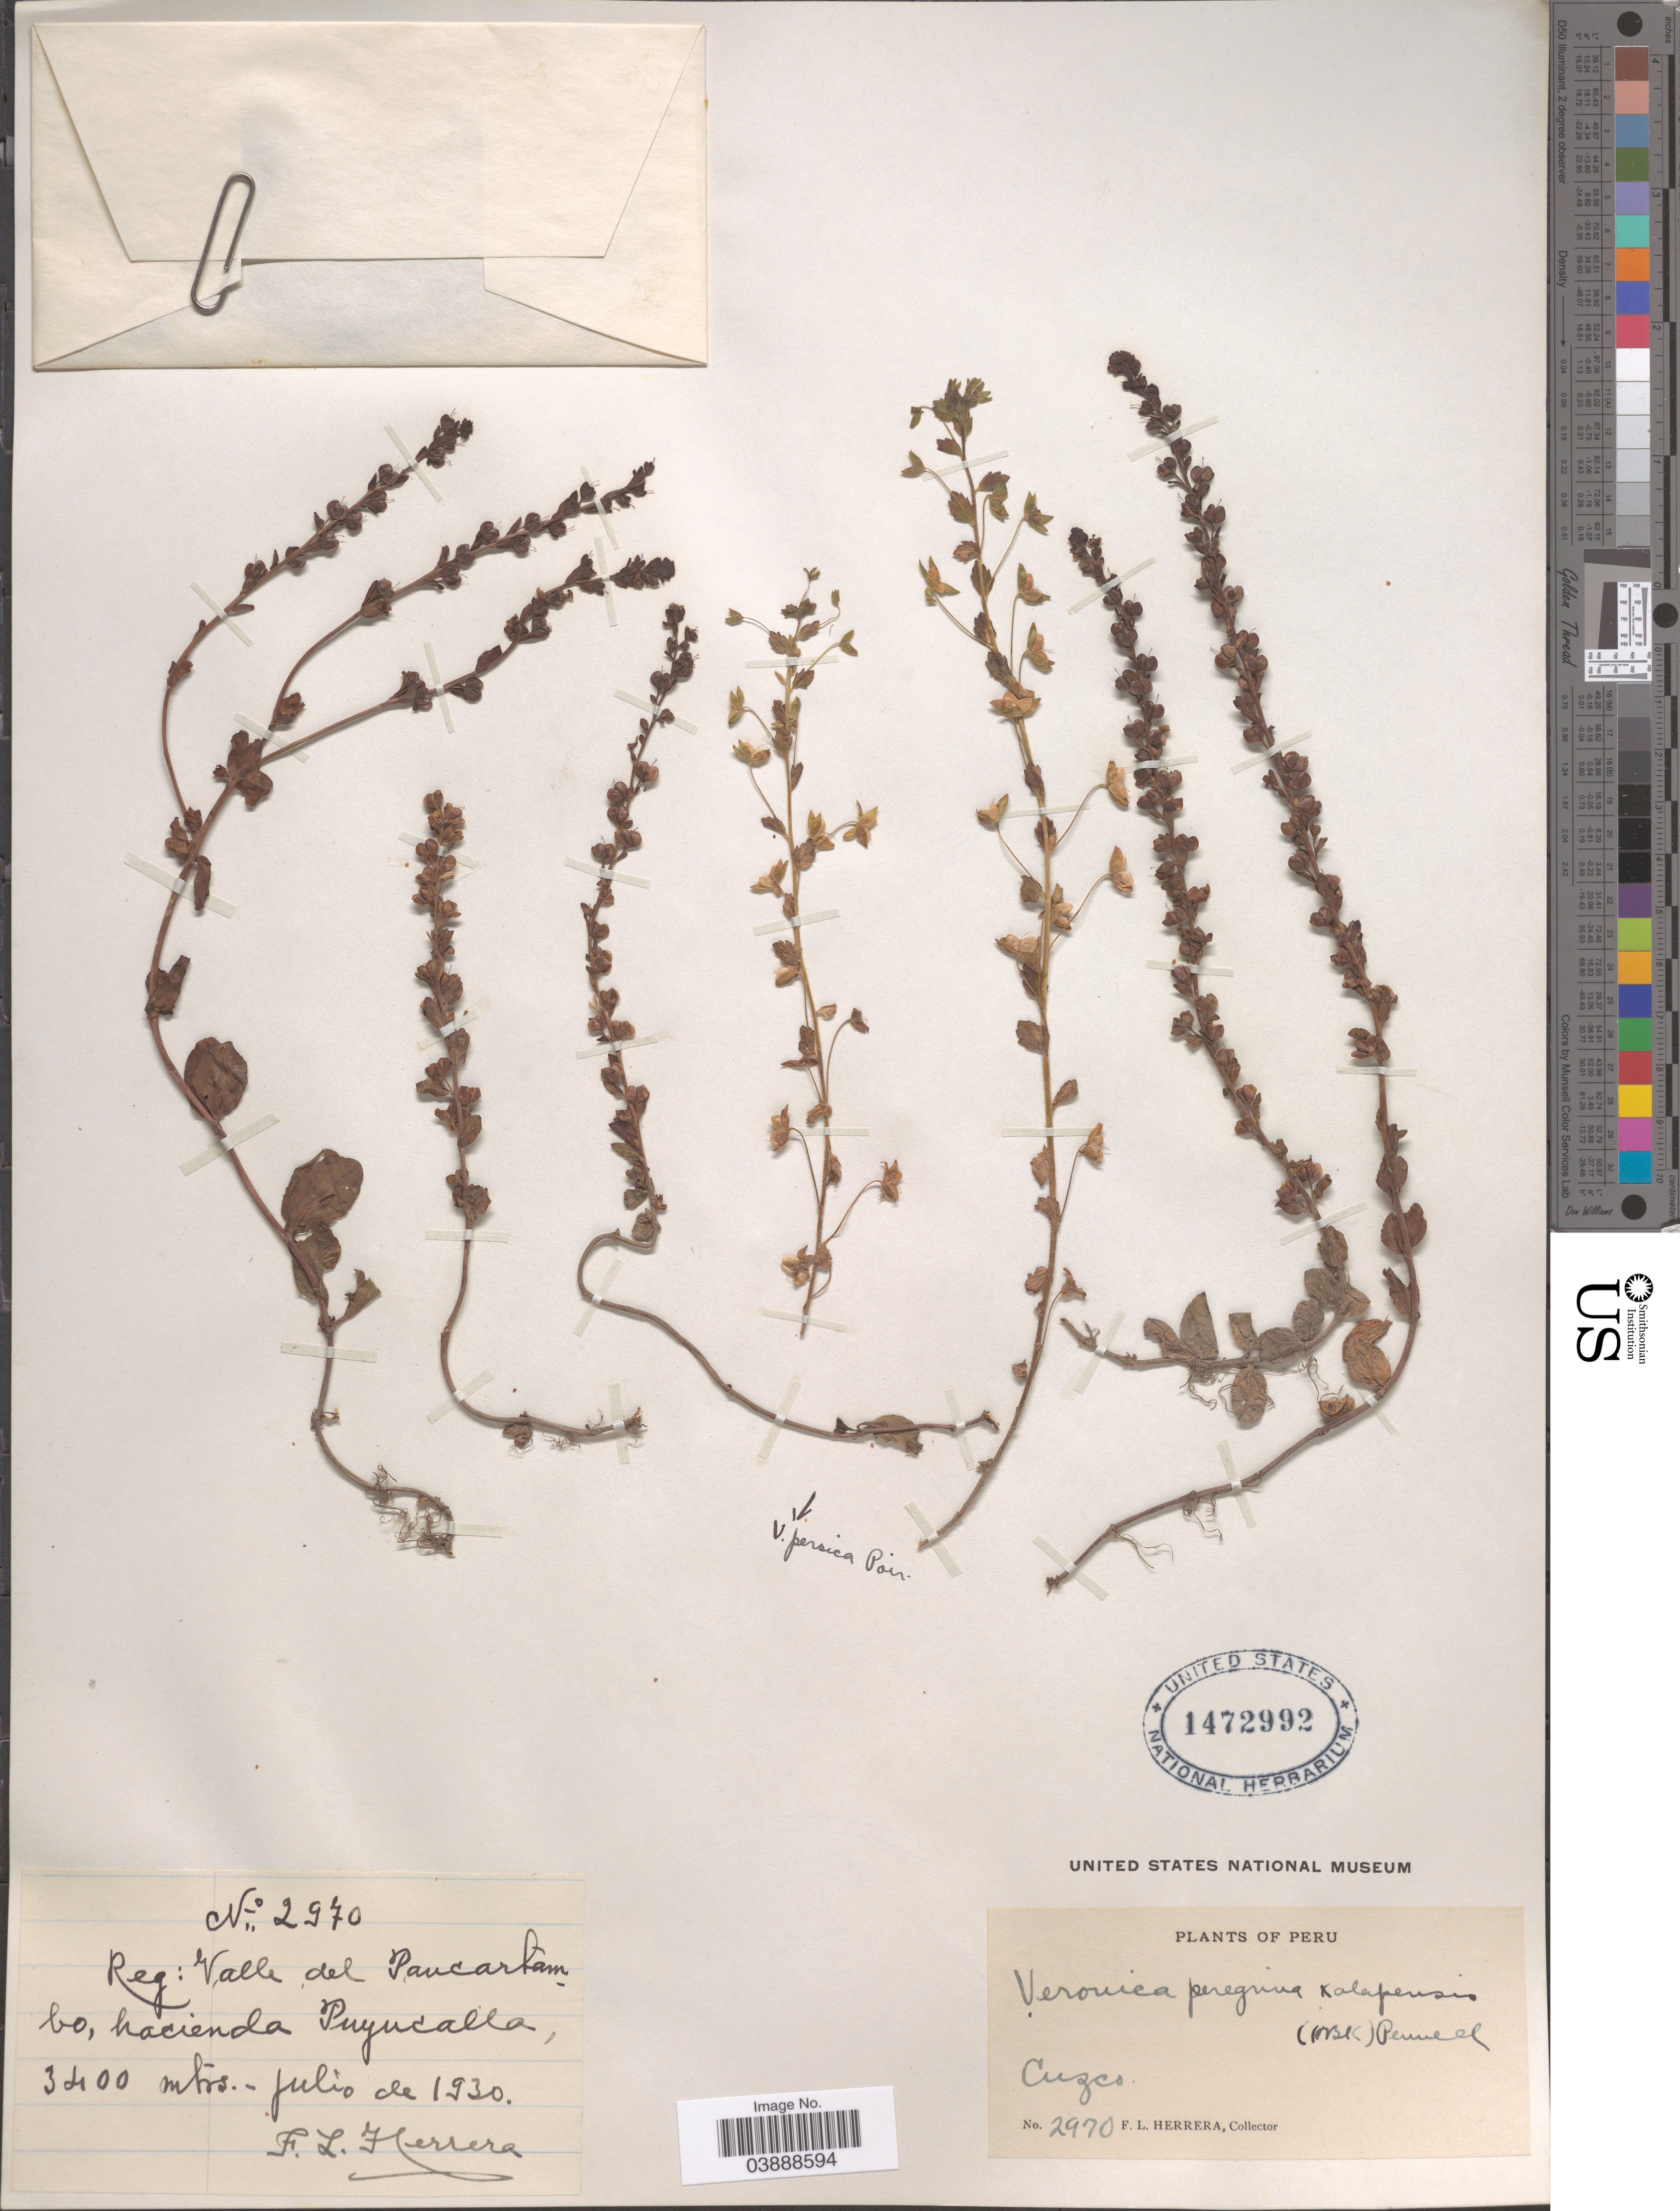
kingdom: Plantae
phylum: Tracheophyta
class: Magnoliopsida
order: Lamiales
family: Plantaginaceae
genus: Veronica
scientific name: Veronica peregrina var. xalapensis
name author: Kunth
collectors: F. L. Herrera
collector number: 2970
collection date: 1930-07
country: Peru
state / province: Cusco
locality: Reg: Valle del Paucartambo, hacienda Puyucalla. Cuzco.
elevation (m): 3400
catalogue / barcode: US 1472992